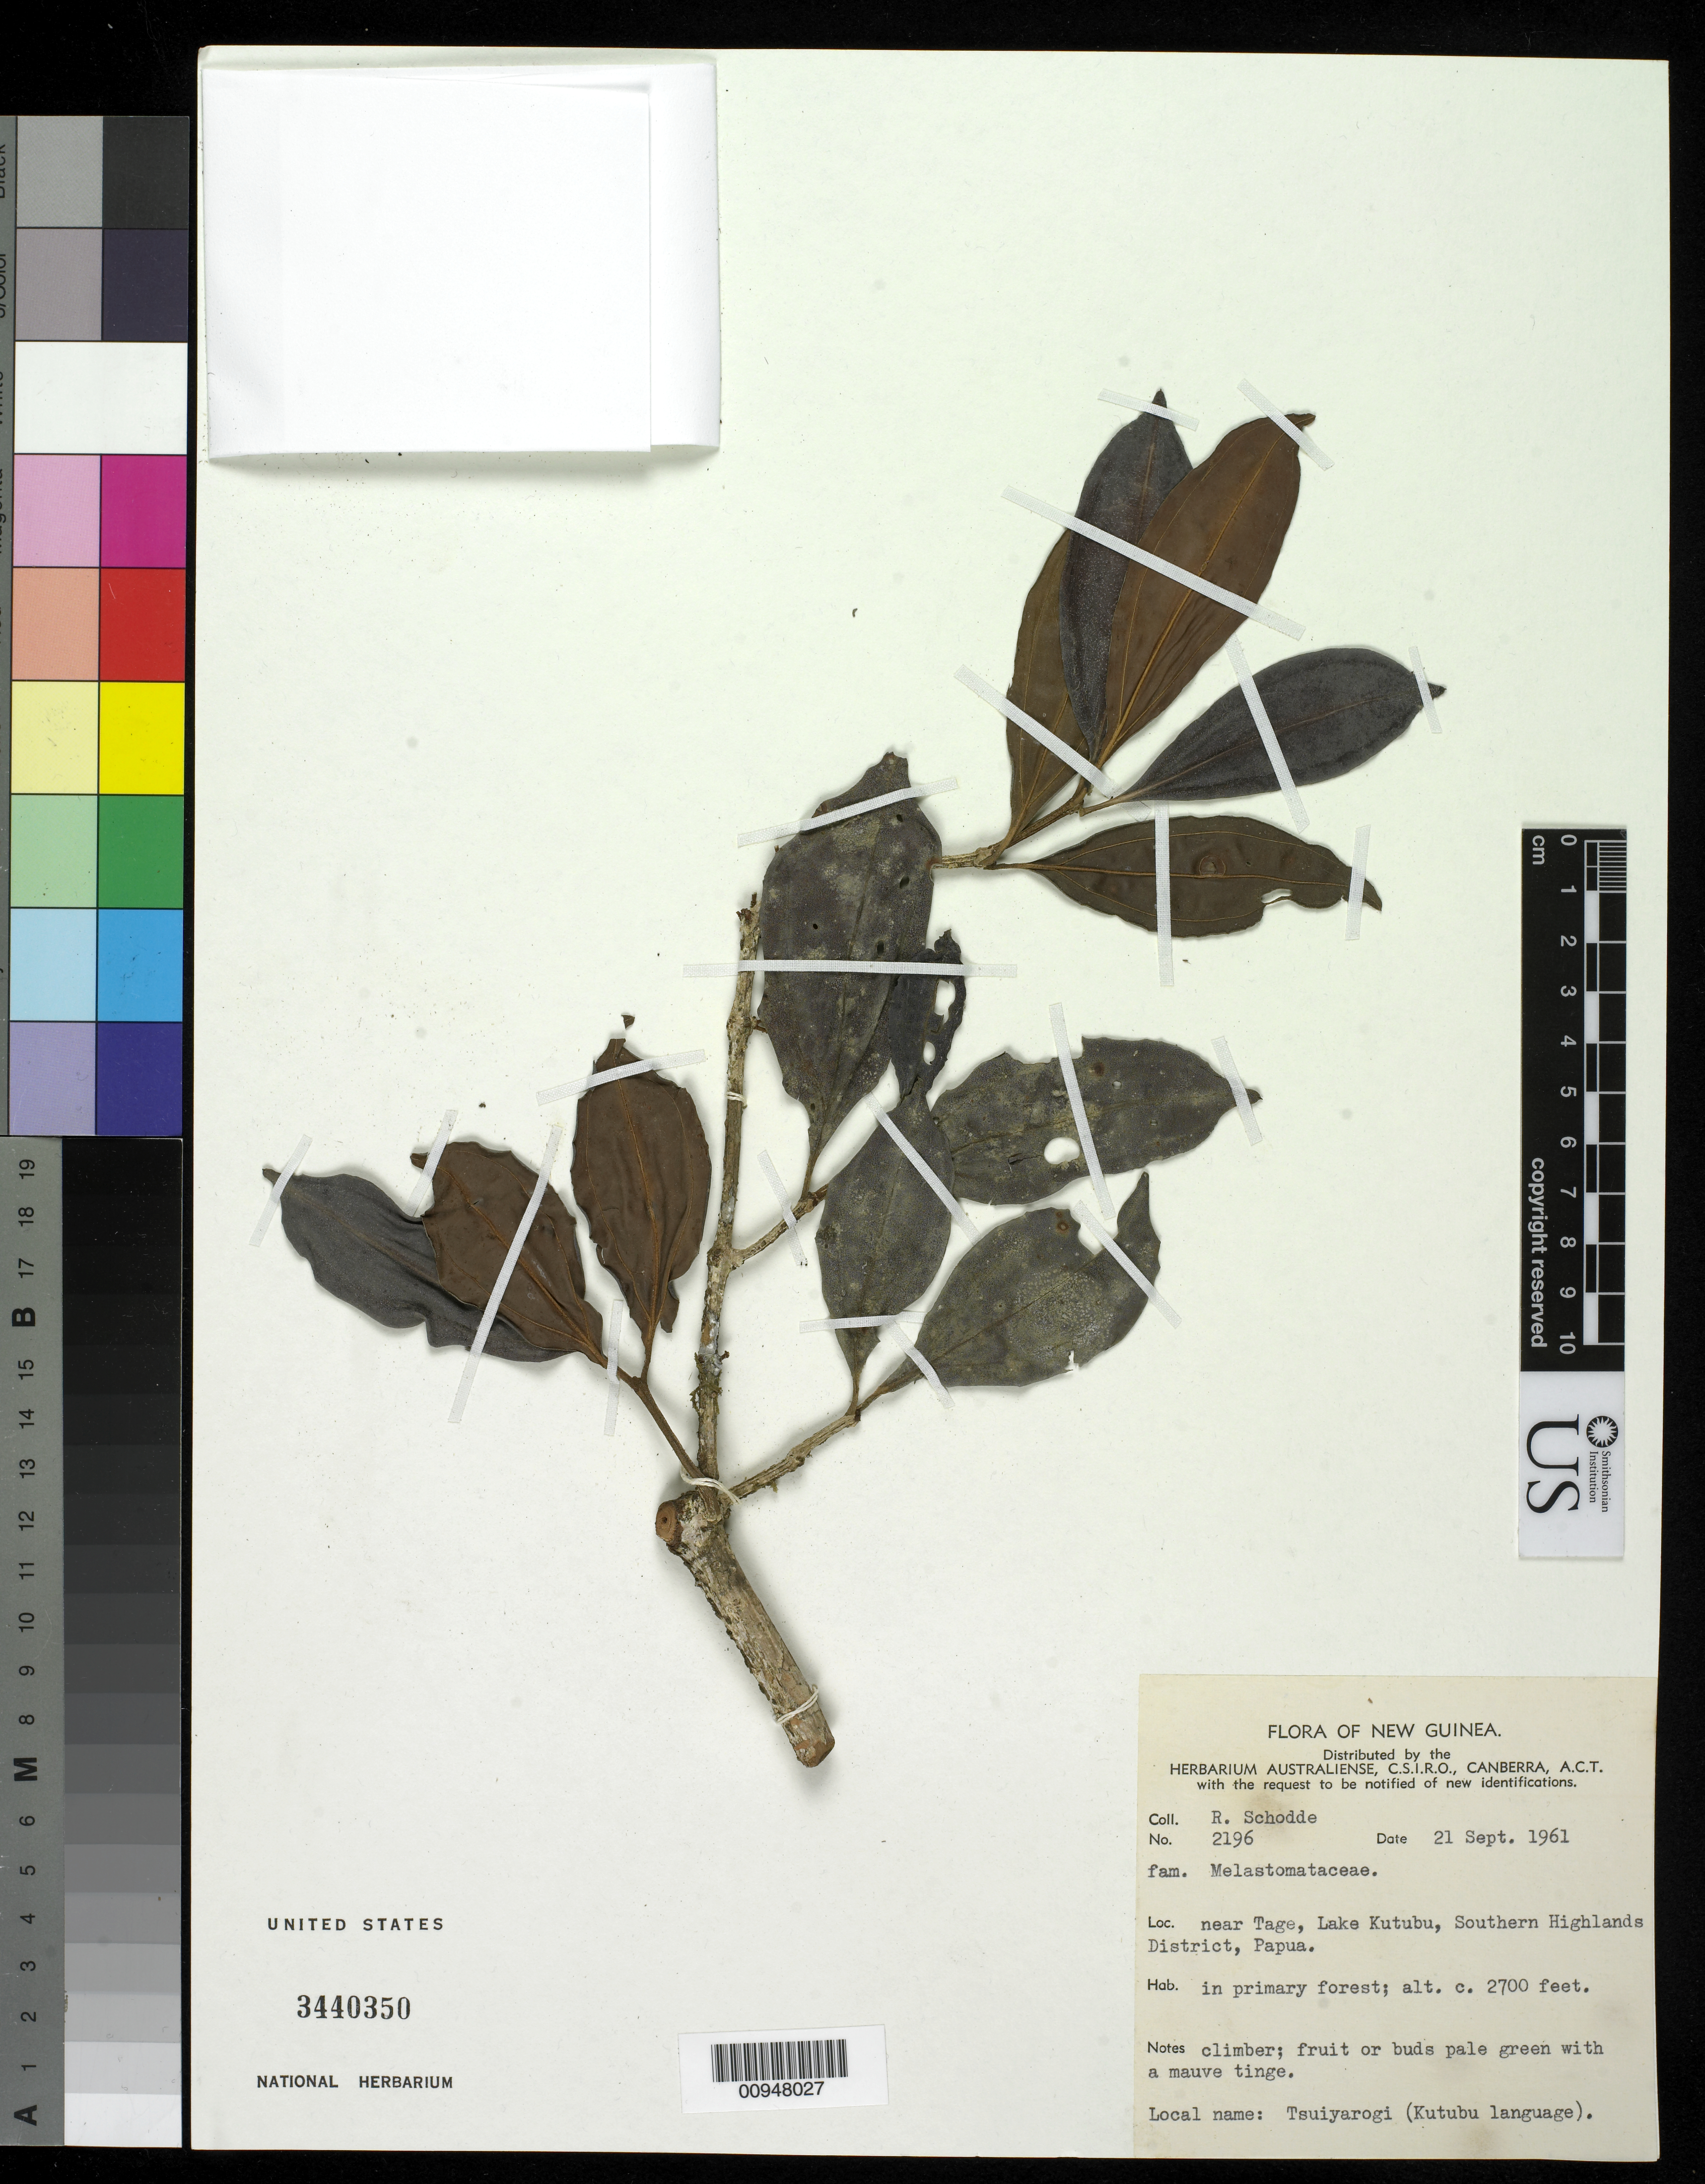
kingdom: Plantae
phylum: Tracheophyta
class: Magnoliopsida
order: Myrtales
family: Melastomataceae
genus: Medinilla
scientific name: Medinilla radicans var. quadrifolia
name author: (Blume) Bakh. f.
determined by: Regalado, J. C.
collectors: R. Schodde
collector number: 2196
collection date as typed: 21 Sep 1961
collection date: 1961-09-21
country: Papua New Guinea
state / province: Southern Highlands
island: New Guinea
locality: Near tage, Lake Kutubu.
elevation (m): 823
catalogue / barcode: US 3440350